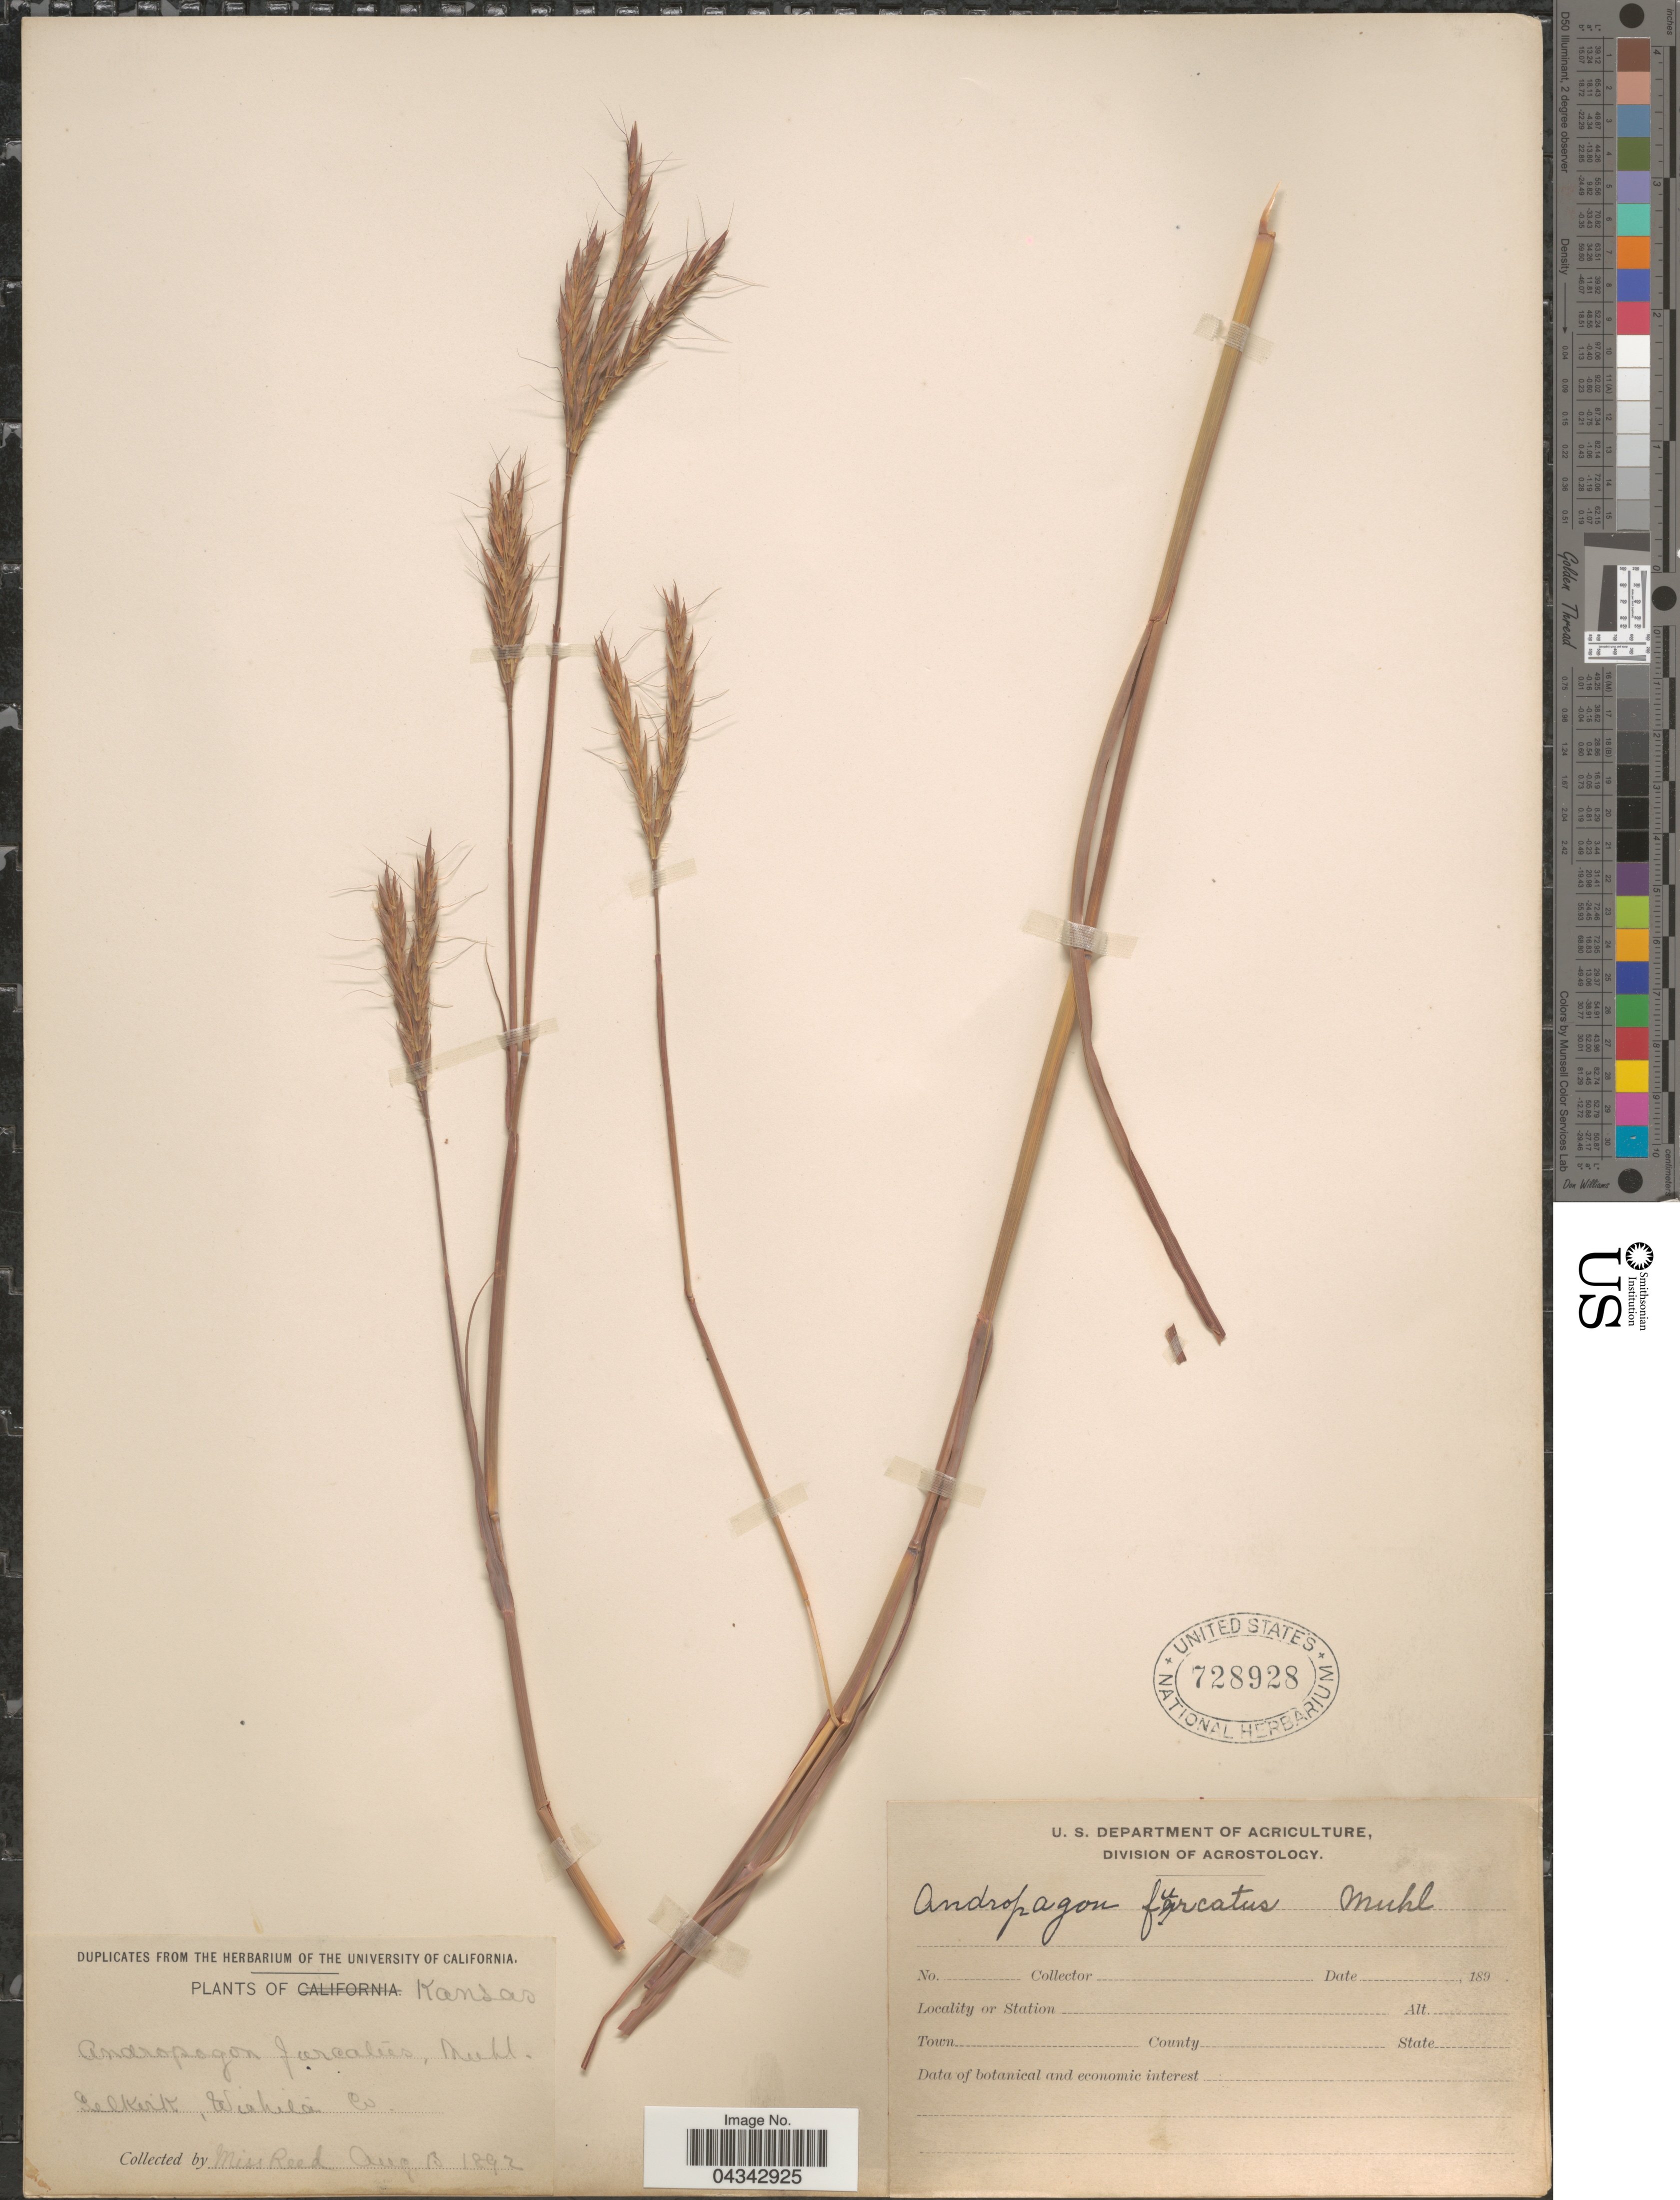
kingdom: Plantae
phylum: Tracheophyta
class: Liliopsida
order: Poales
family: Poaceae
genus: Andropogon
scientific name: Andropogon gerardii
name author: Vitman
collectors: Reed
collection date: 1892-08-13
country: United States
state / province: Kansas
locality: Selkirk, Wishita Co.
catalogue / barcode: US 728928